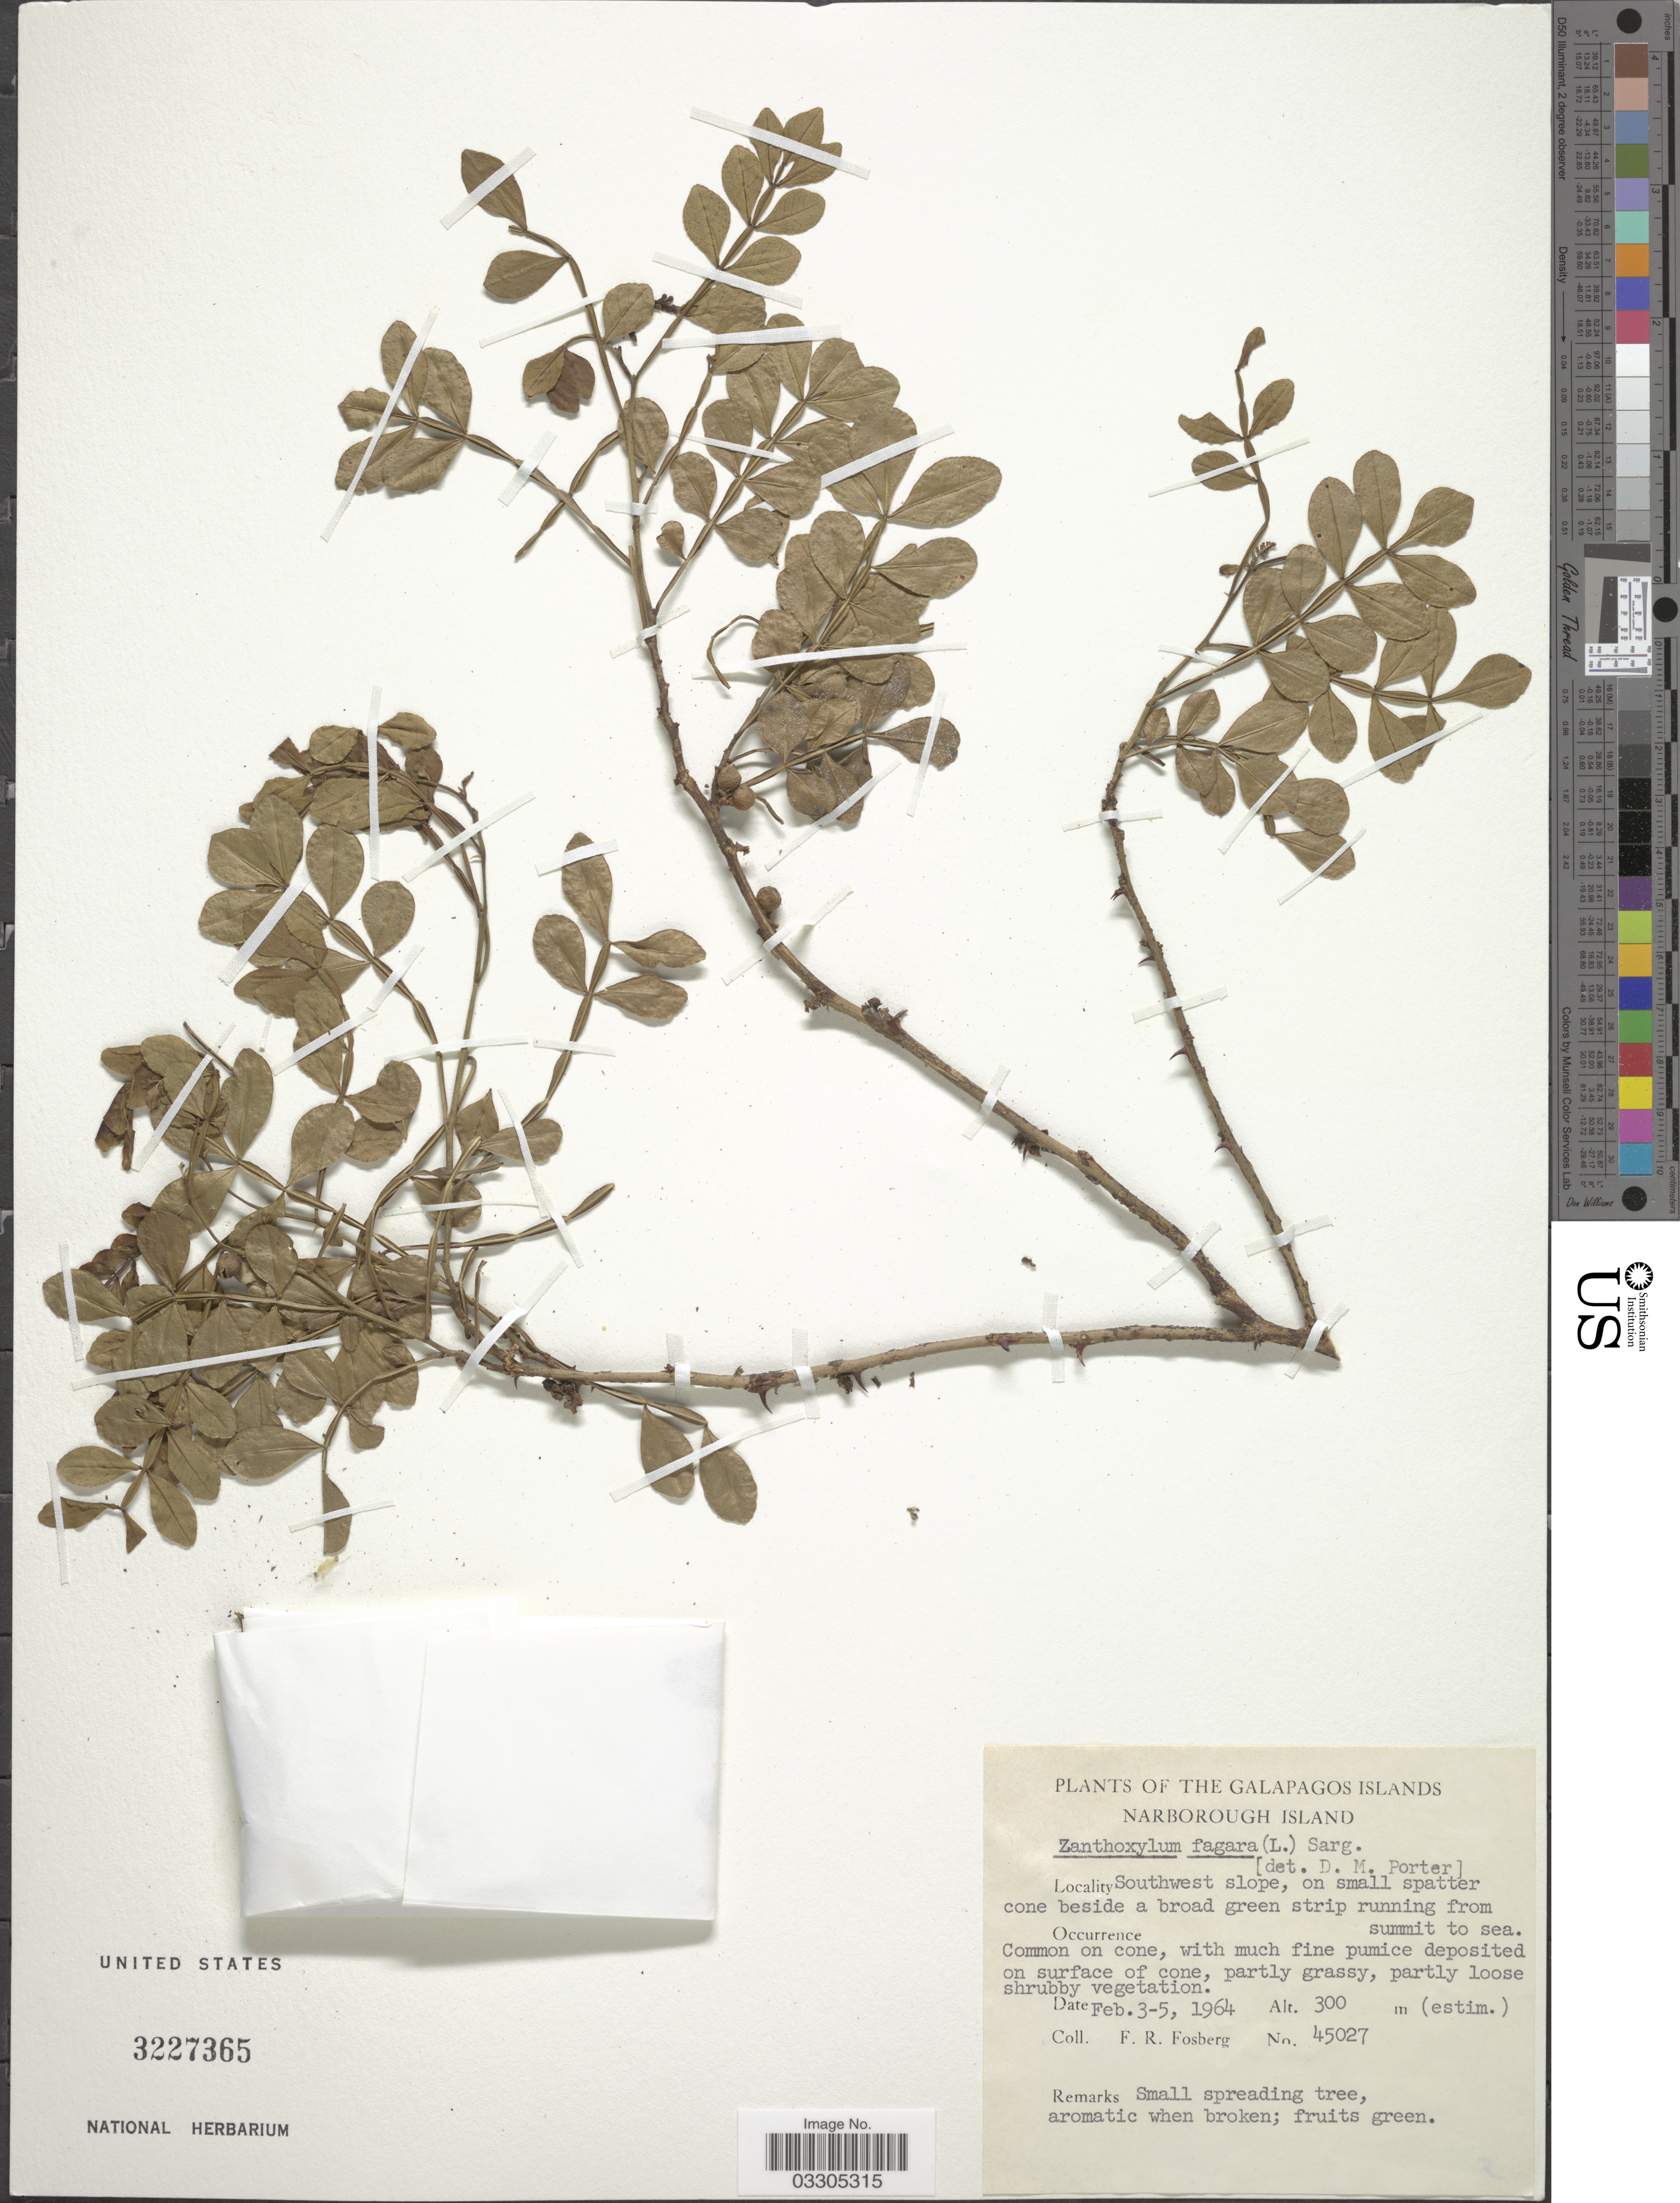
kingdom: Plantae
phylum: Tracheophyta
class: Magnoliopsida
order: Sapindales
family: Rutaceae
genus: Zanthoxylum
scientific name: Zanthoxylum fagara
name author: (L.) Sarg.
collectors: F. R. Fosberg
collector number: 45027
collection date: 1964-02-03/1964-02-05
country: Ecuador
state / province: Colón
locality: Galapagos Islands. Narborough Island. Southwest slope, on small spatter cone beside a broad green strip running from summit to sea.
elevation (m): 300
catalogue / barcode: US 3227365